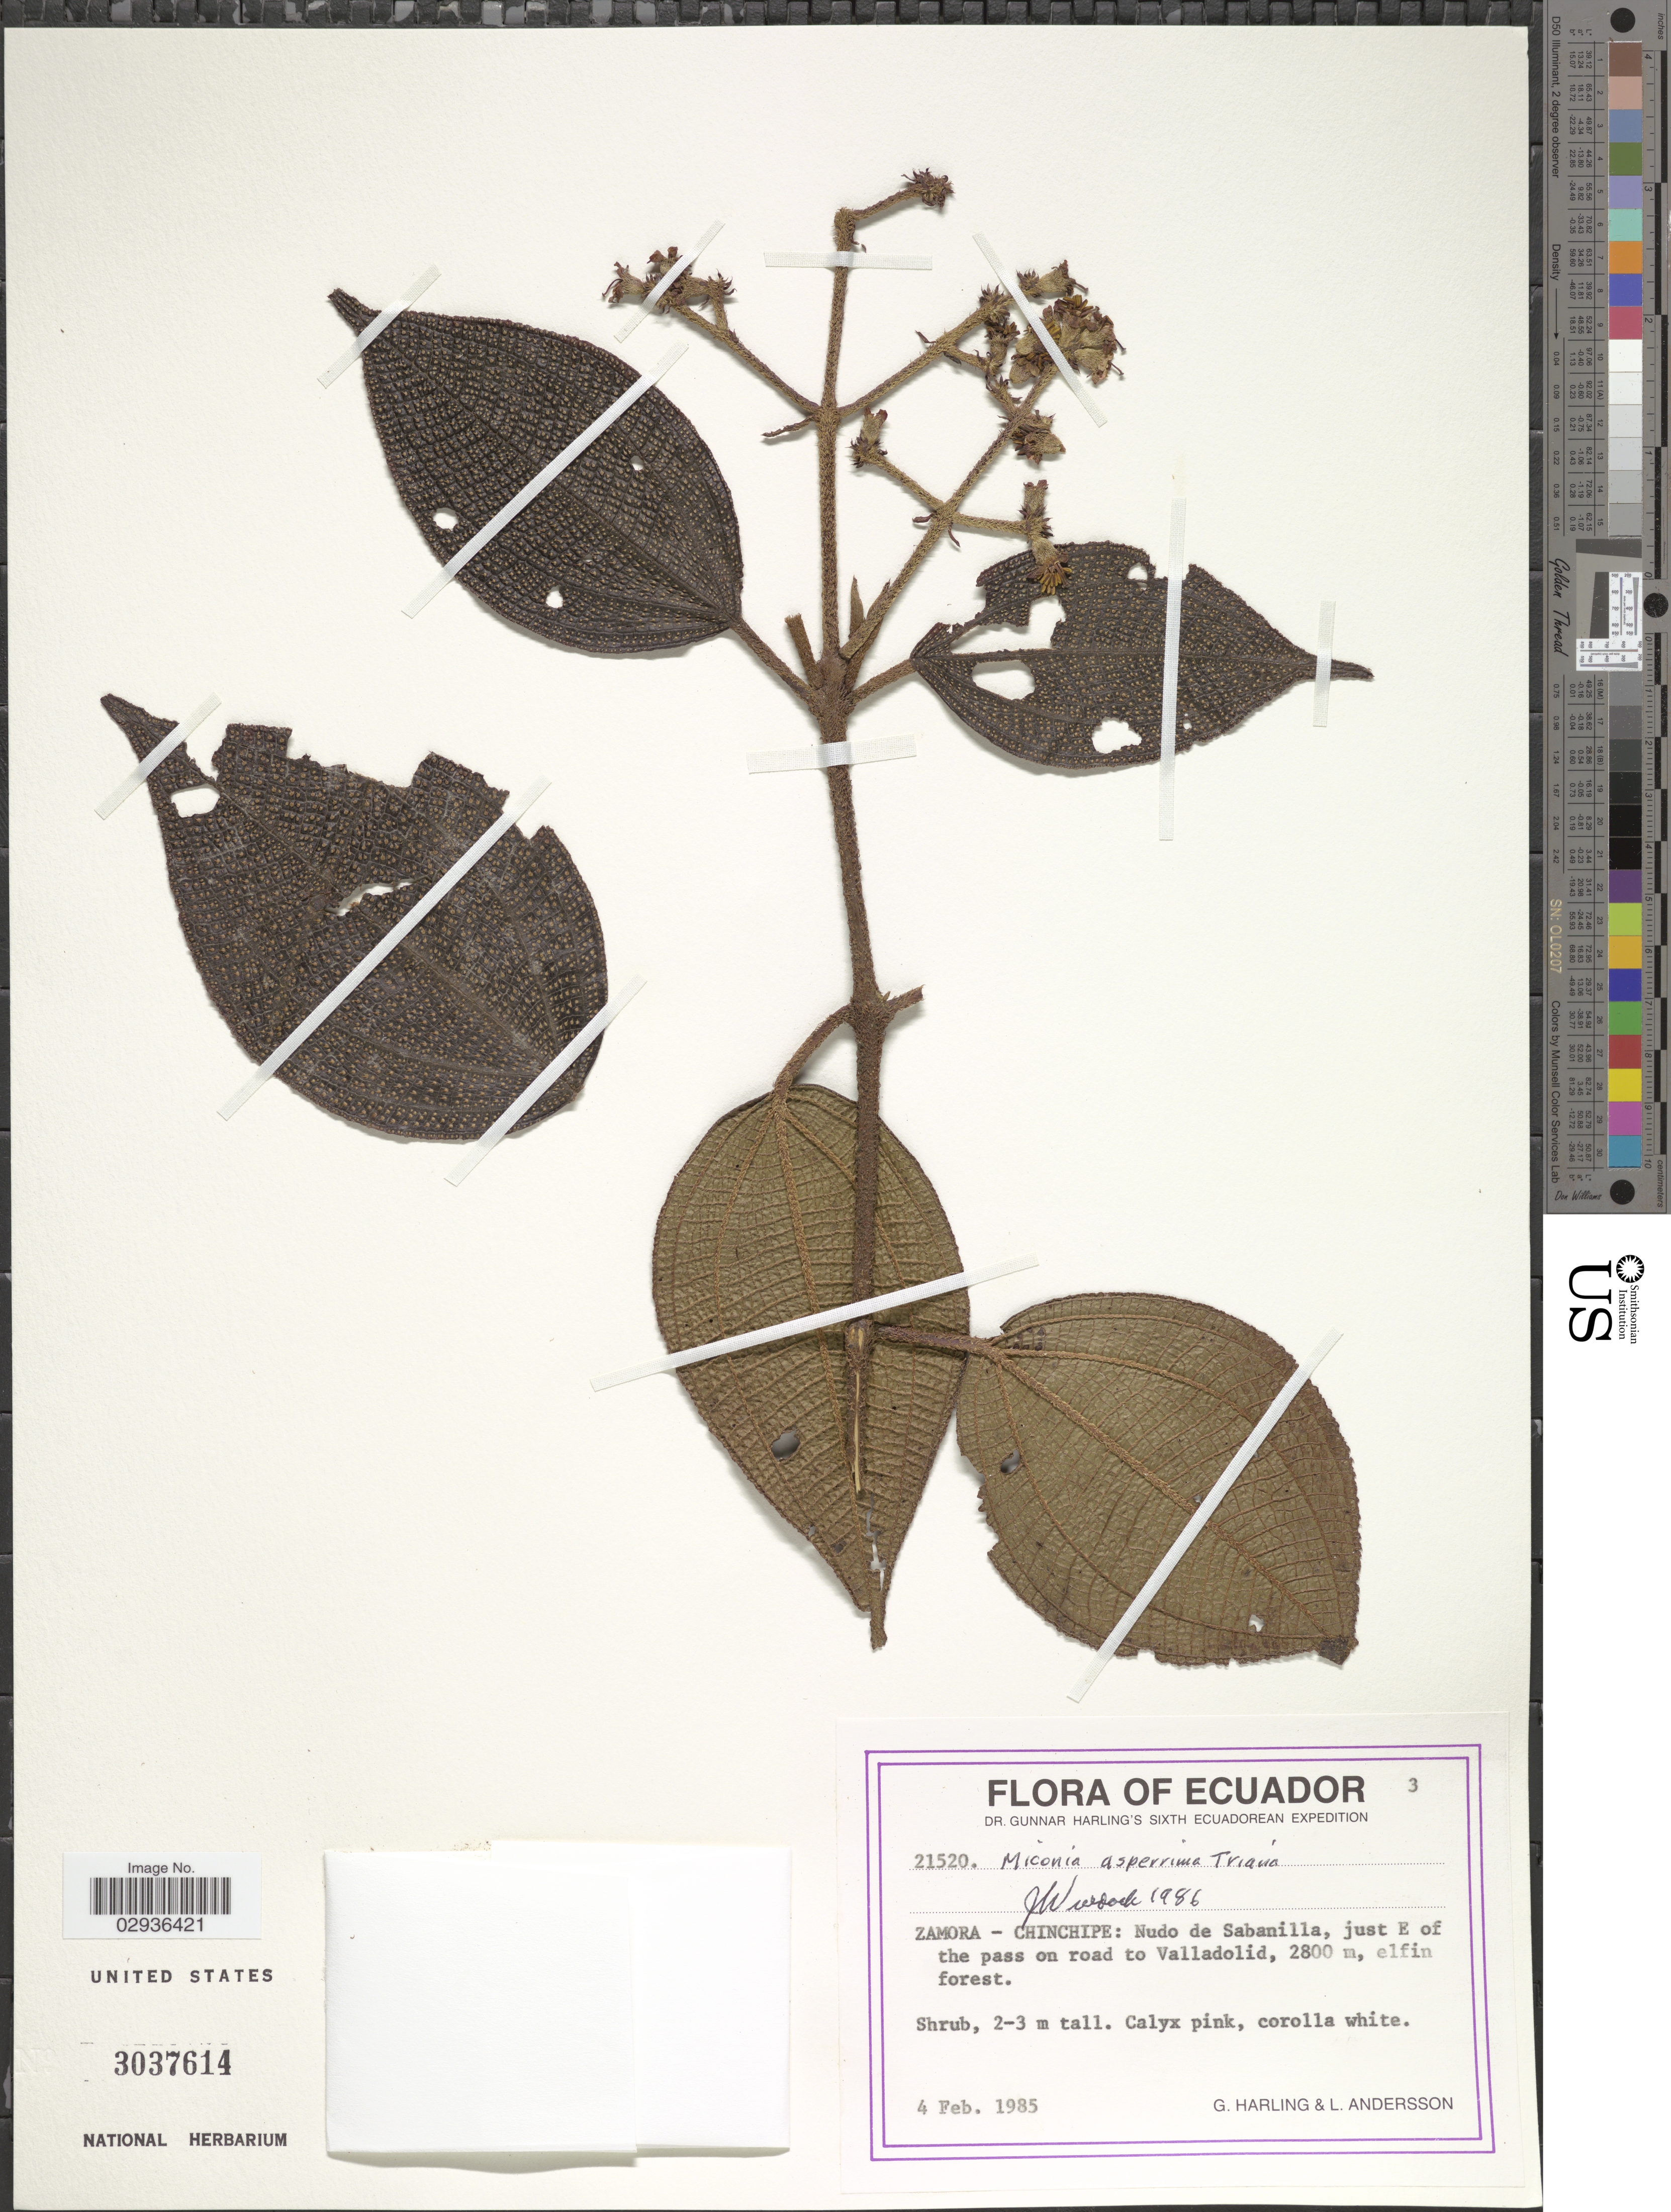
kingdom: Plantae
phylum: Tracheophyta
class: Magnoliopsida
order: Myrtales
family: Melastomataceae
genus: Miconia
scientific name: Miconia asperrima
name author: Triana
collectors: G. Harling & L. Andersson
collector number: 21520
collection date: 1985-02-04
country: Ecuador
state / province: Zamora-Chinchipe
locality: Nudo de Sabanilla, just E of the pass road to Valladolid.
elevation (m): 2800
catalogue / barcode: US 3037614